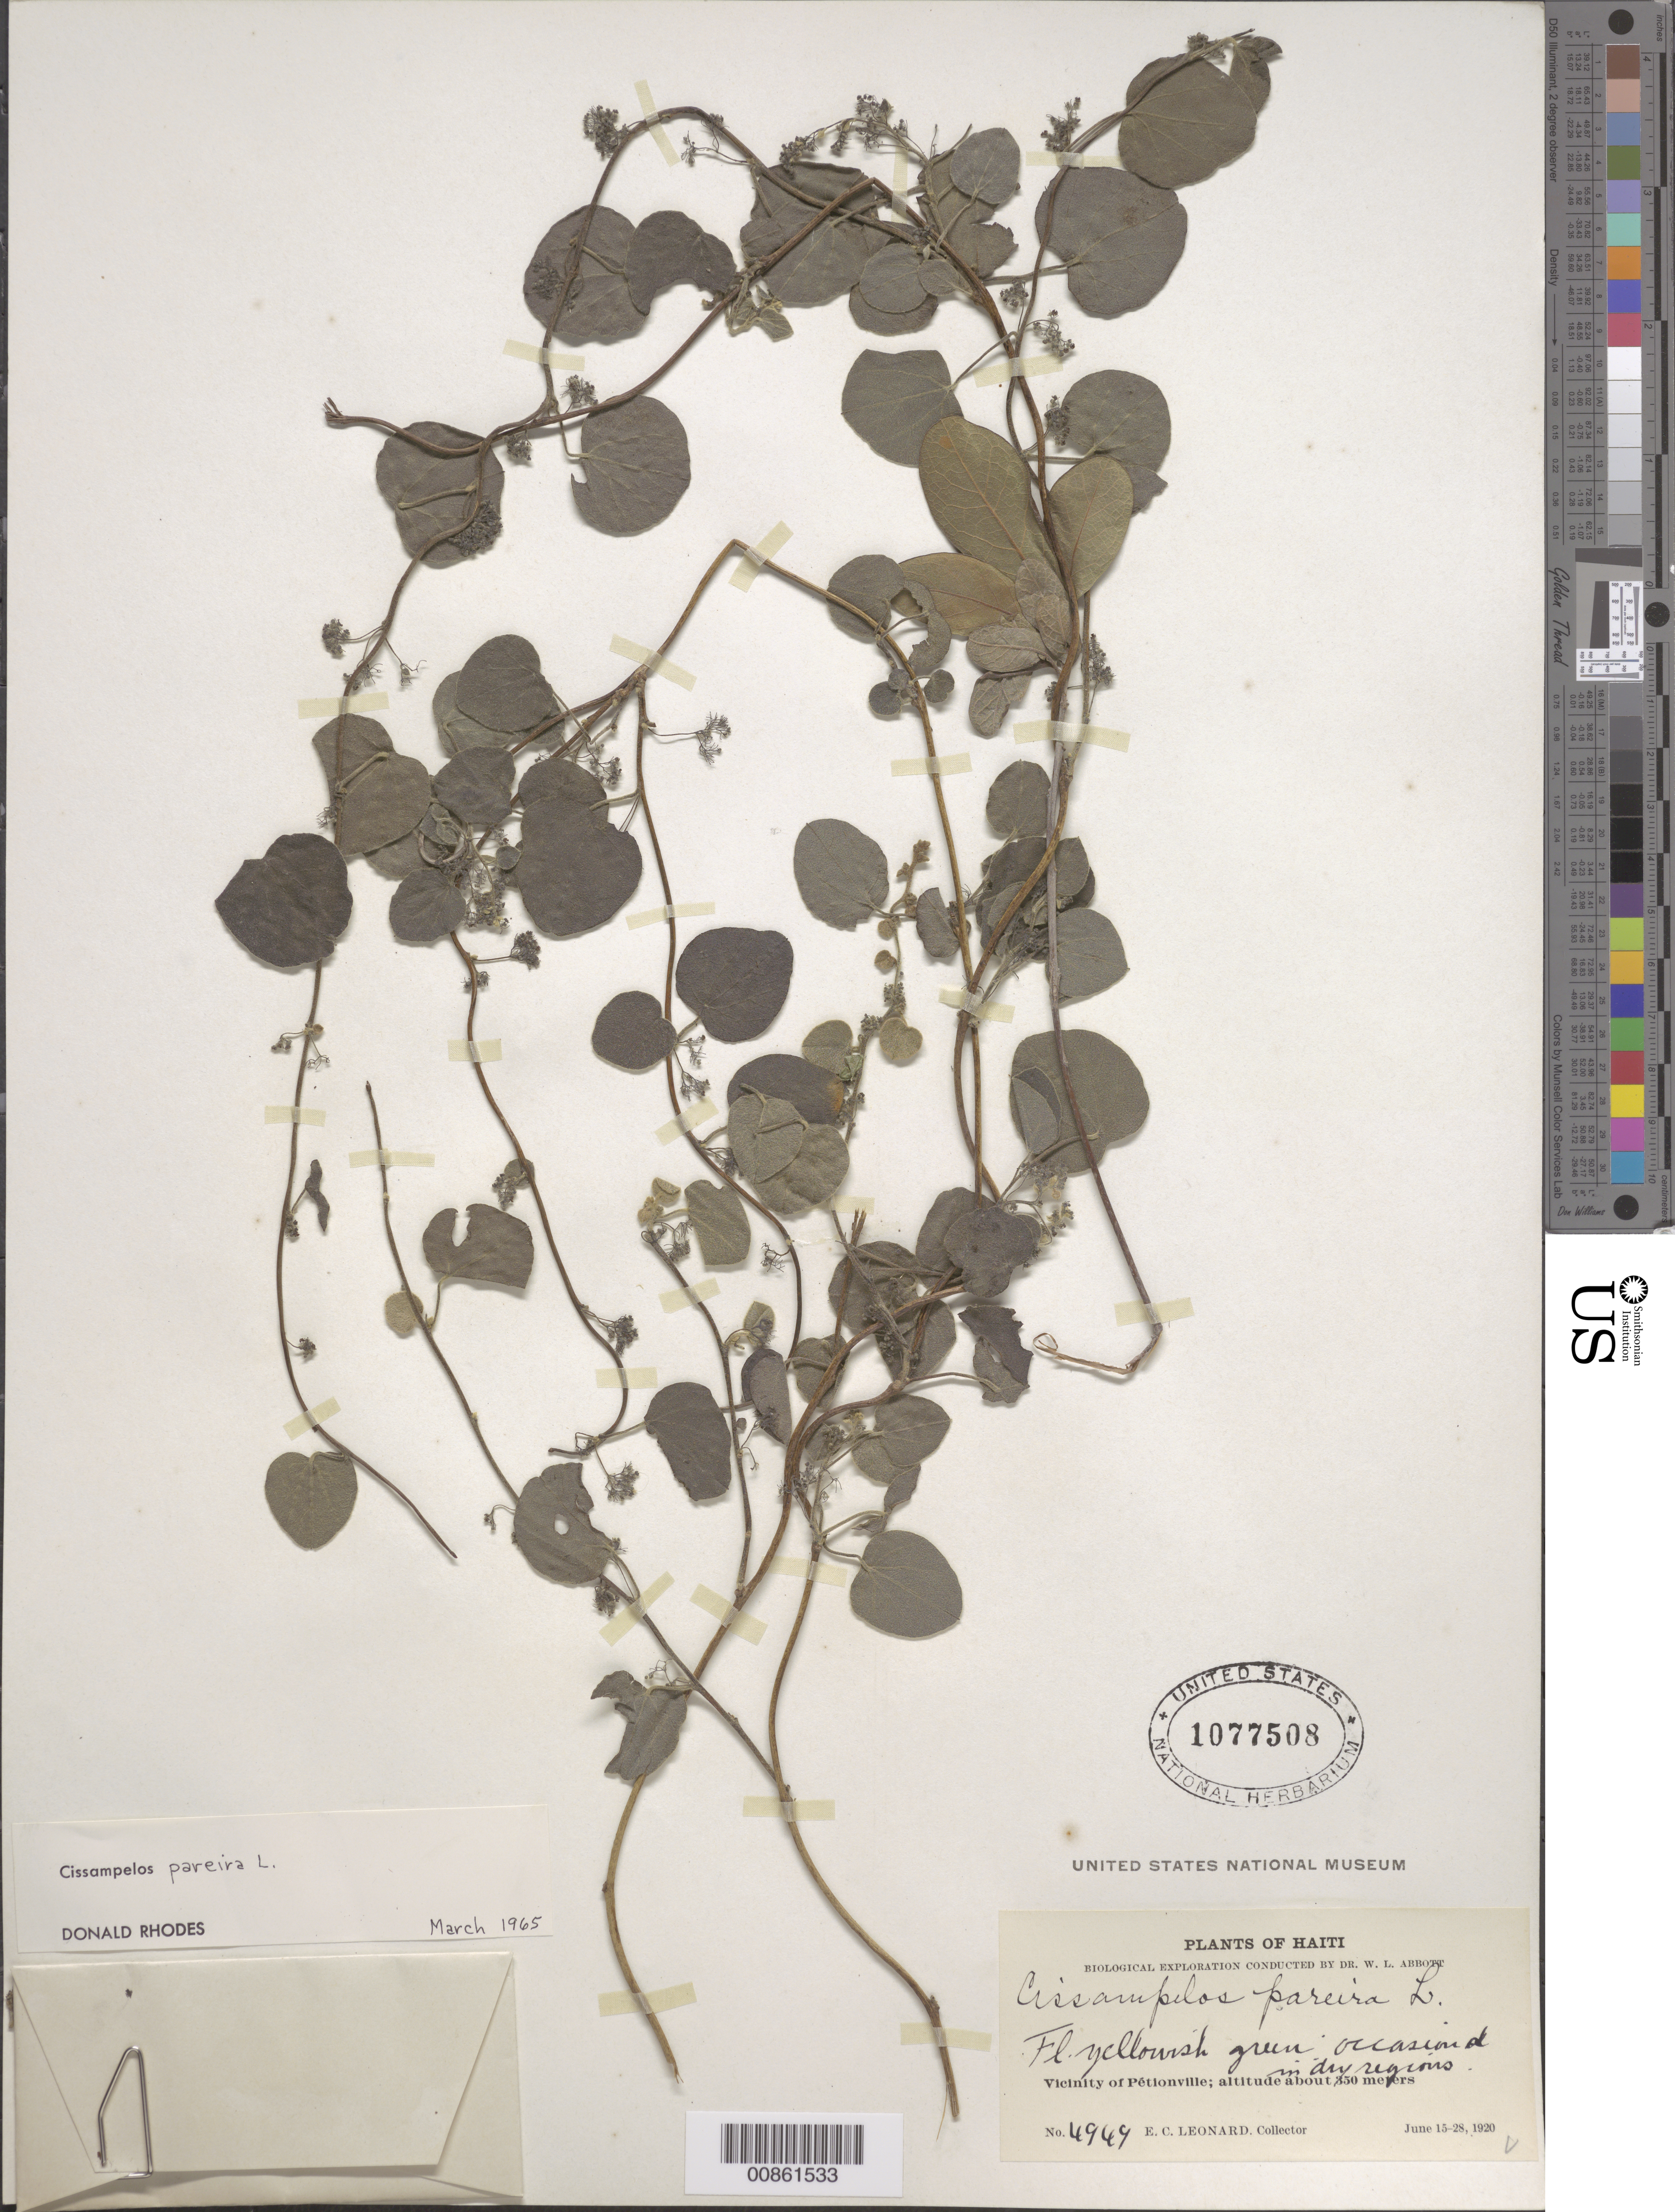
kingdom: Plantae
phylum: Tracheophyta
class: Magnoliopsida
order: Ranunculales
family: Menispermaceae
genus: Cissampelos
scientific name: Cissampelos pareira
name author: L.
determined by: Rhodes, D.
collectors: E. C. Leonard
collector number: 4949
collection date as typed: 15 Jun 1920 to 28 Jun 1920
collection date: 1920-06-15/1920-06-28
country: Haiti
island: Hispaniola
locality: Vicinity of Pétionville.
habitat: In dry regions.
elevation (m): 350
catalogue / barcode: US 1077508